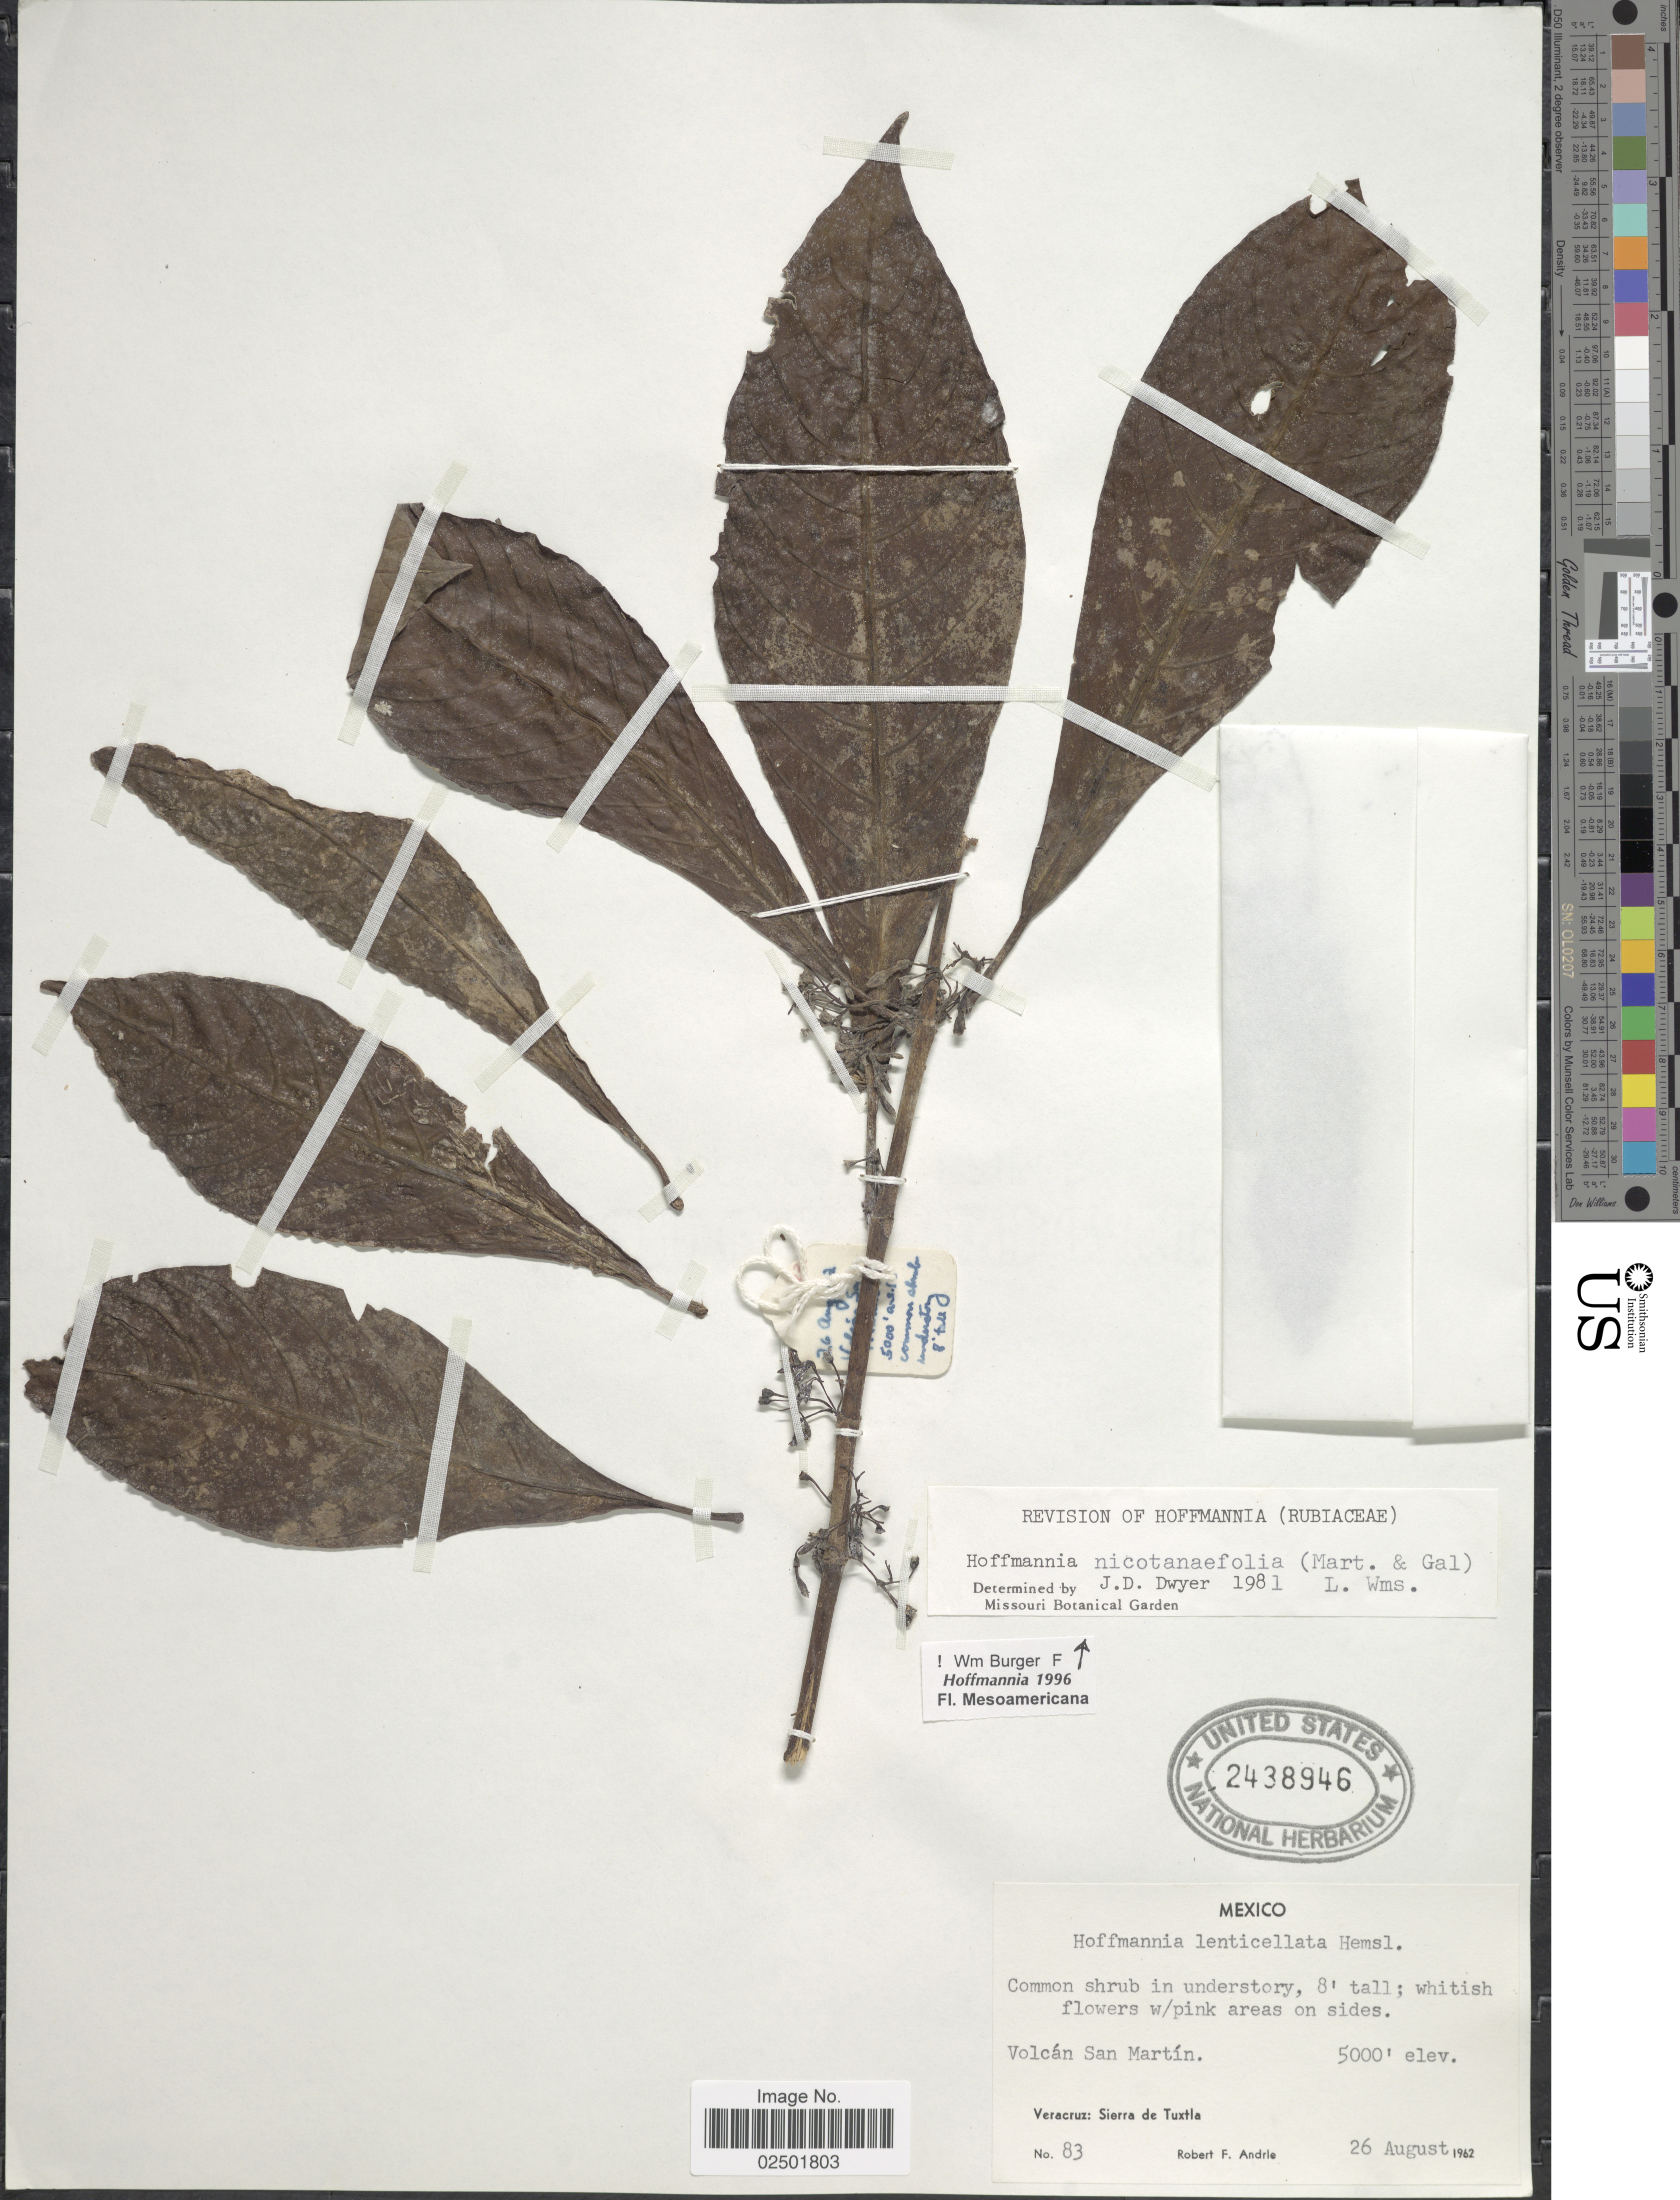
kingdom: Plantae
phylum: Tracheophyta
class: Magnoliopsida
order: Gentianales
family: Rubiaceae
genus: Hoffmannia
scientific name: Hoffmannia nicotianifolia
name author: (M. Martens & Galeoti) L.O. Williams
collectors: R. Andrle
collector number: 83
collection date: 1962-08-26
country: Mexico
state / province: Veracruz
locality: Volcán San Martín,Sierra de Tuxtla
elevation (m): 1524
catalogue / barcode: US 2438946